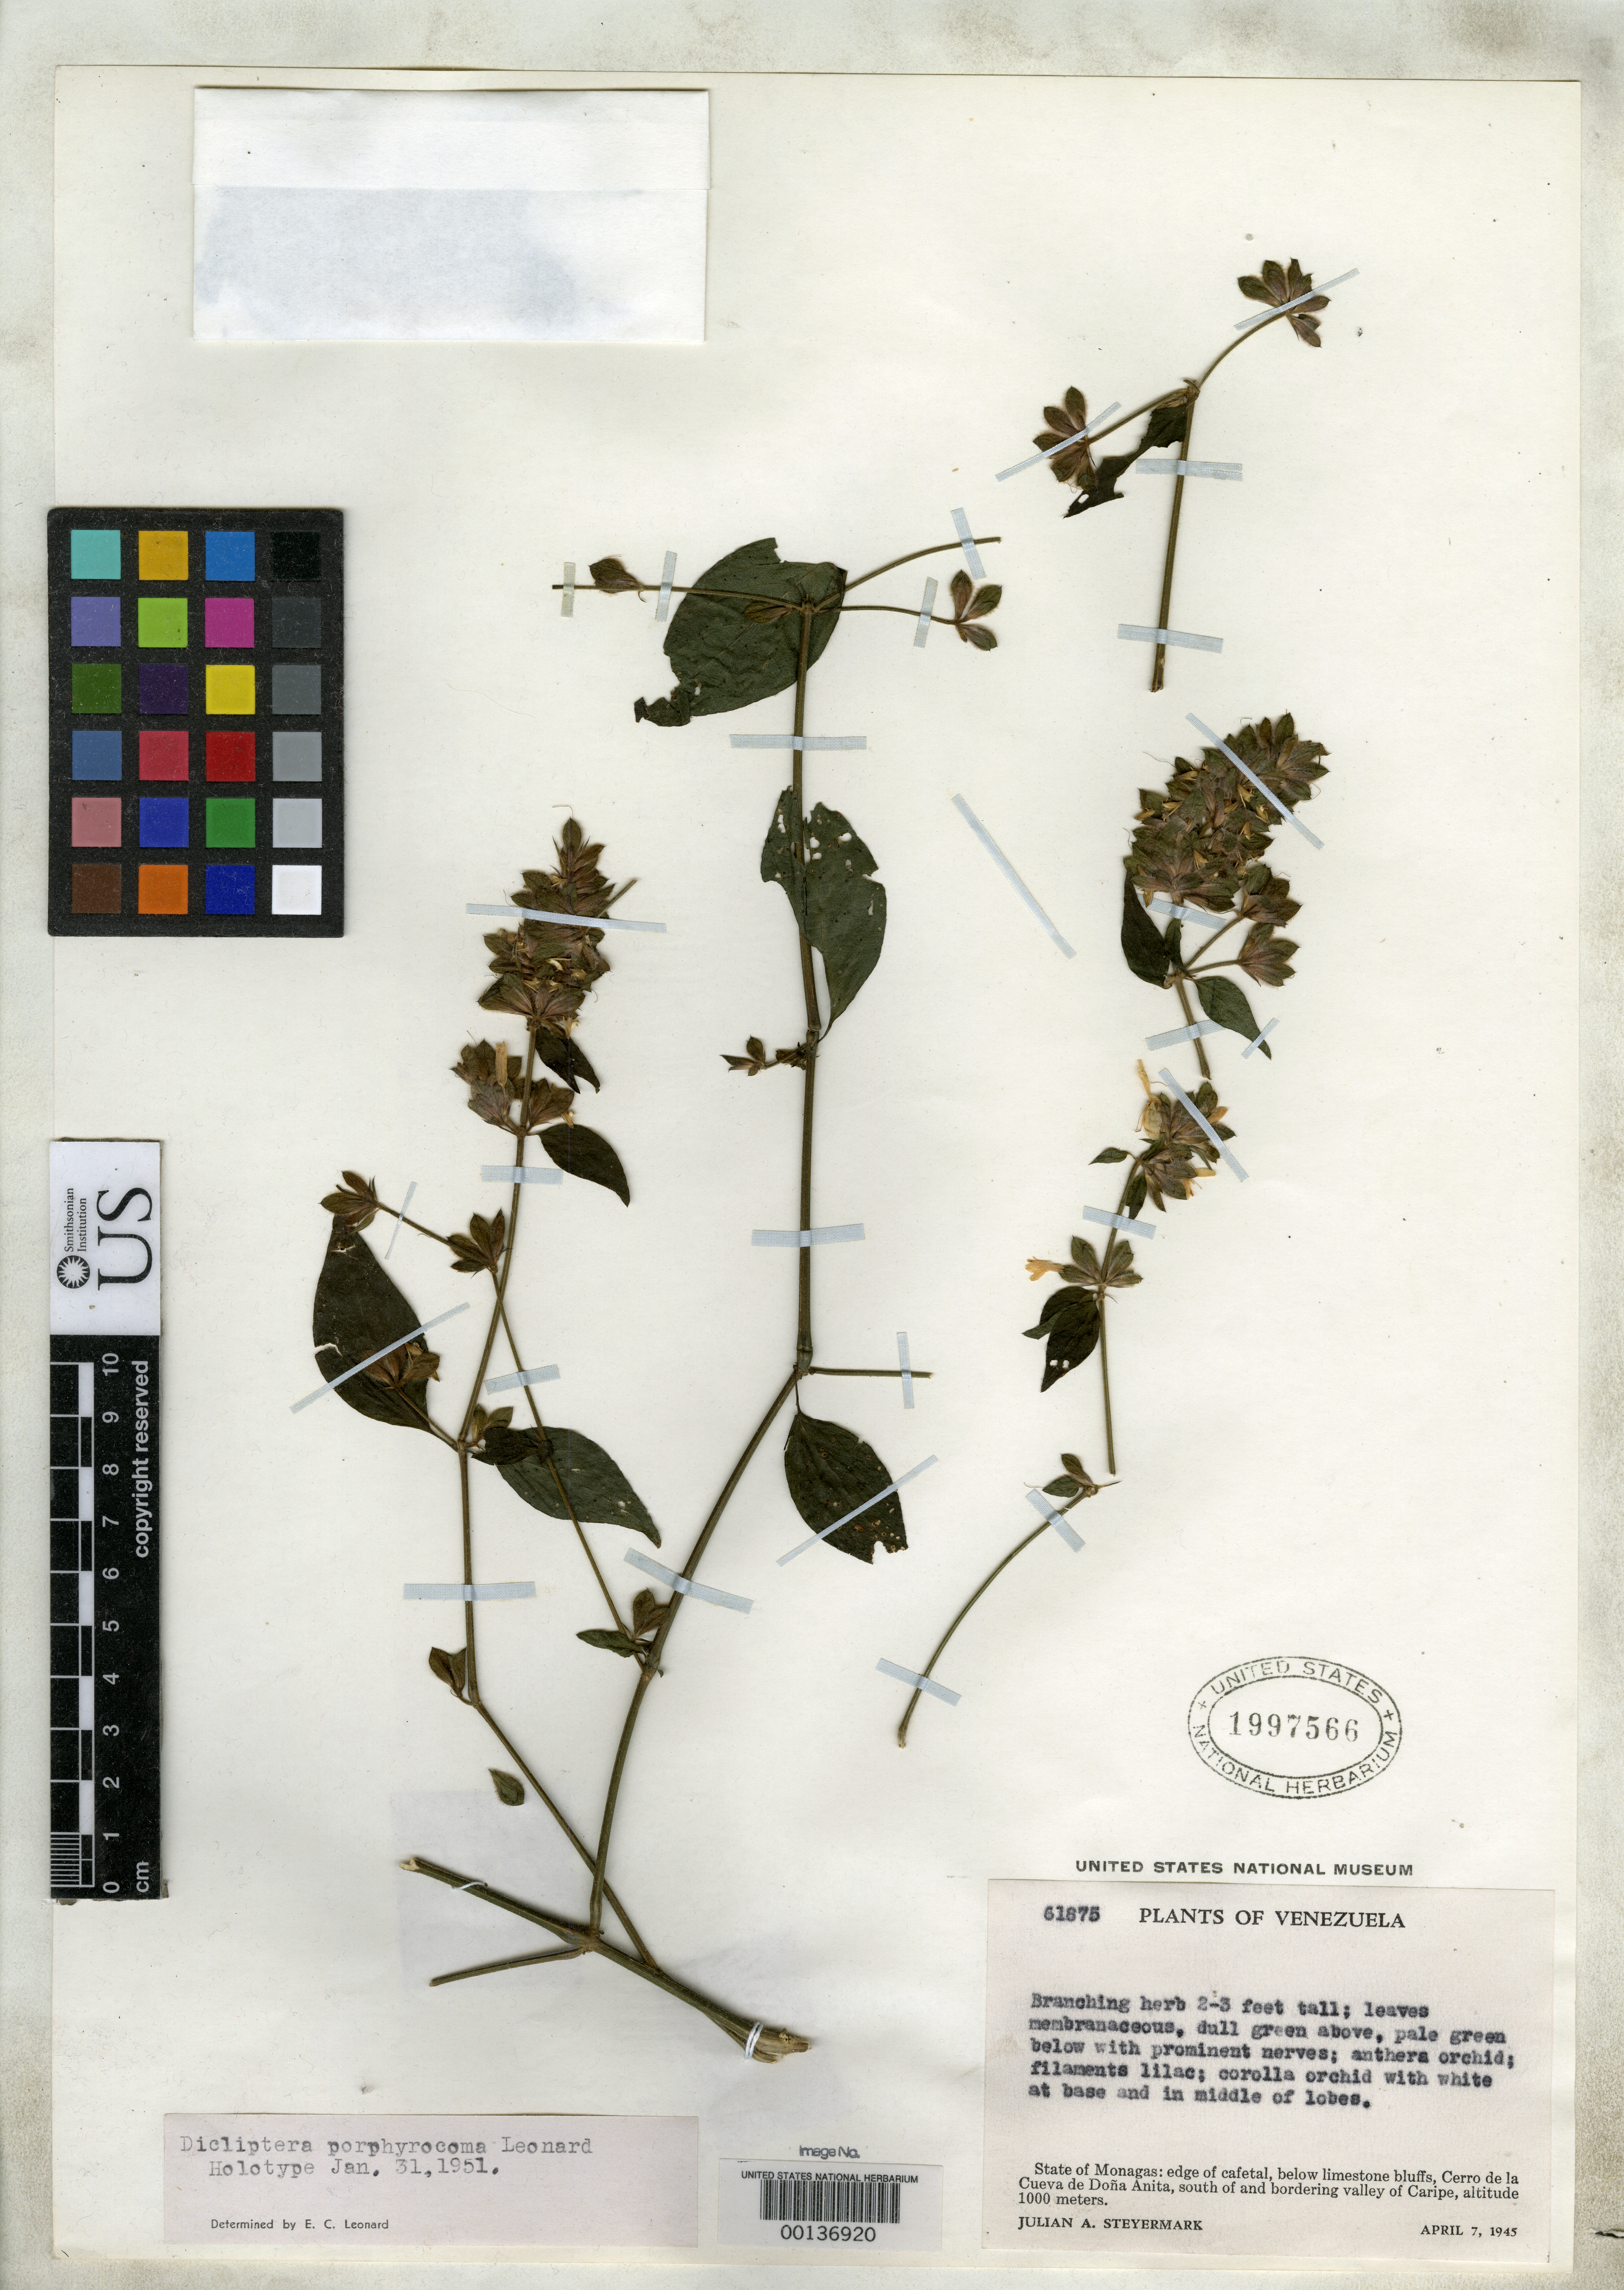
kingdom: Plantae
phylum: Tracheophyta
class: Magnoliopsida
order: Lamiales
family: Acanthaceae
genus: Dicliptera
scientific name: Dicliptera porphyrocoma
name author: Leonard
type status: Holotype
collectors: J. Steyermark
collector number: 61875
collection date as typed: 07 Apr 1945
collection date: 1945-04-07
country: Venezuela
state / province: Monagas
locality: Cerro de La Cueva de Dona Anita, S & bordering Valley of Caripe.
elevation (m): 1000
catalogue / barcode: US 1997566